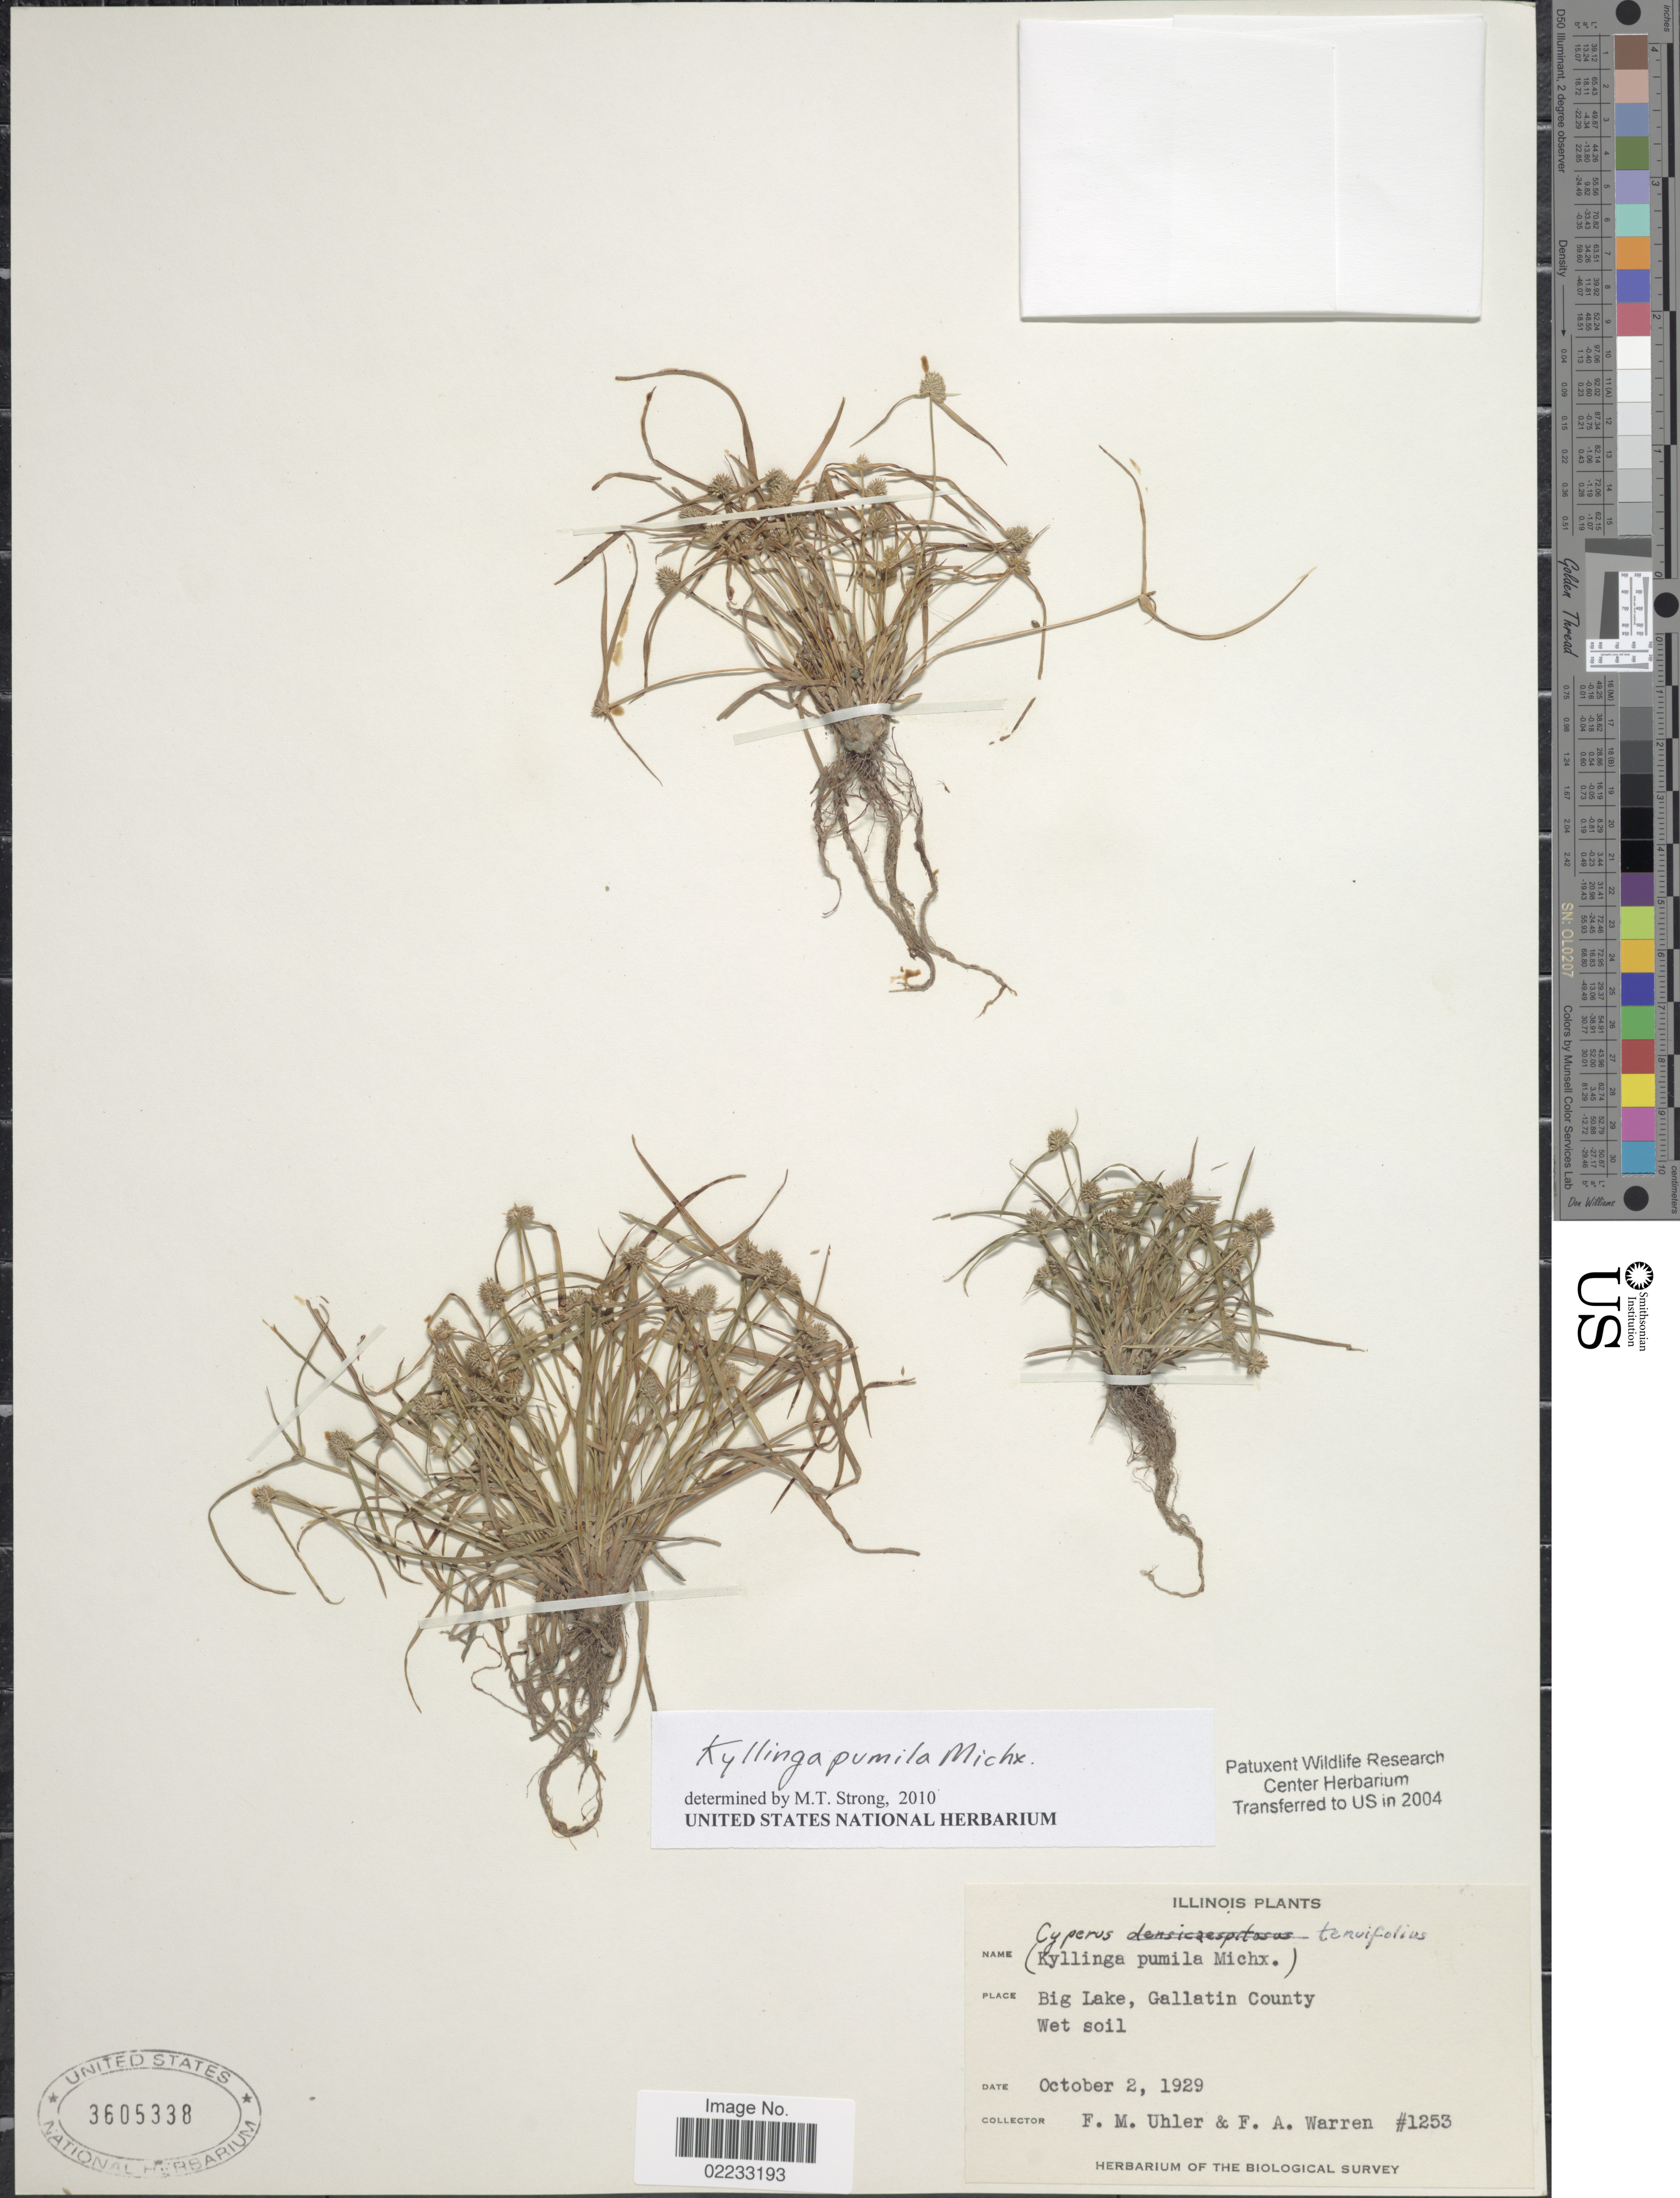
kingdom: Plantae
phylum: Tracheophyta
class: Liliopsida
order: Poales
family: Cyperaceae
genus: Cyperus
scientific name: Cyperus hortensis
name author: (Salzm. ex Steud.) Dorr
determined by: Strong, Mark T., (BOT), Smithsonian Institution - National Museum of Natural History (UNITED STATES)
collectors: F. M. Uhler & F. Warren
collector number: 1253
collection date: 1929-10-02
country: United States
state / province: Illinois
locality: Big Lake, Gellatin County.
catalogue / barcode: US 3605338